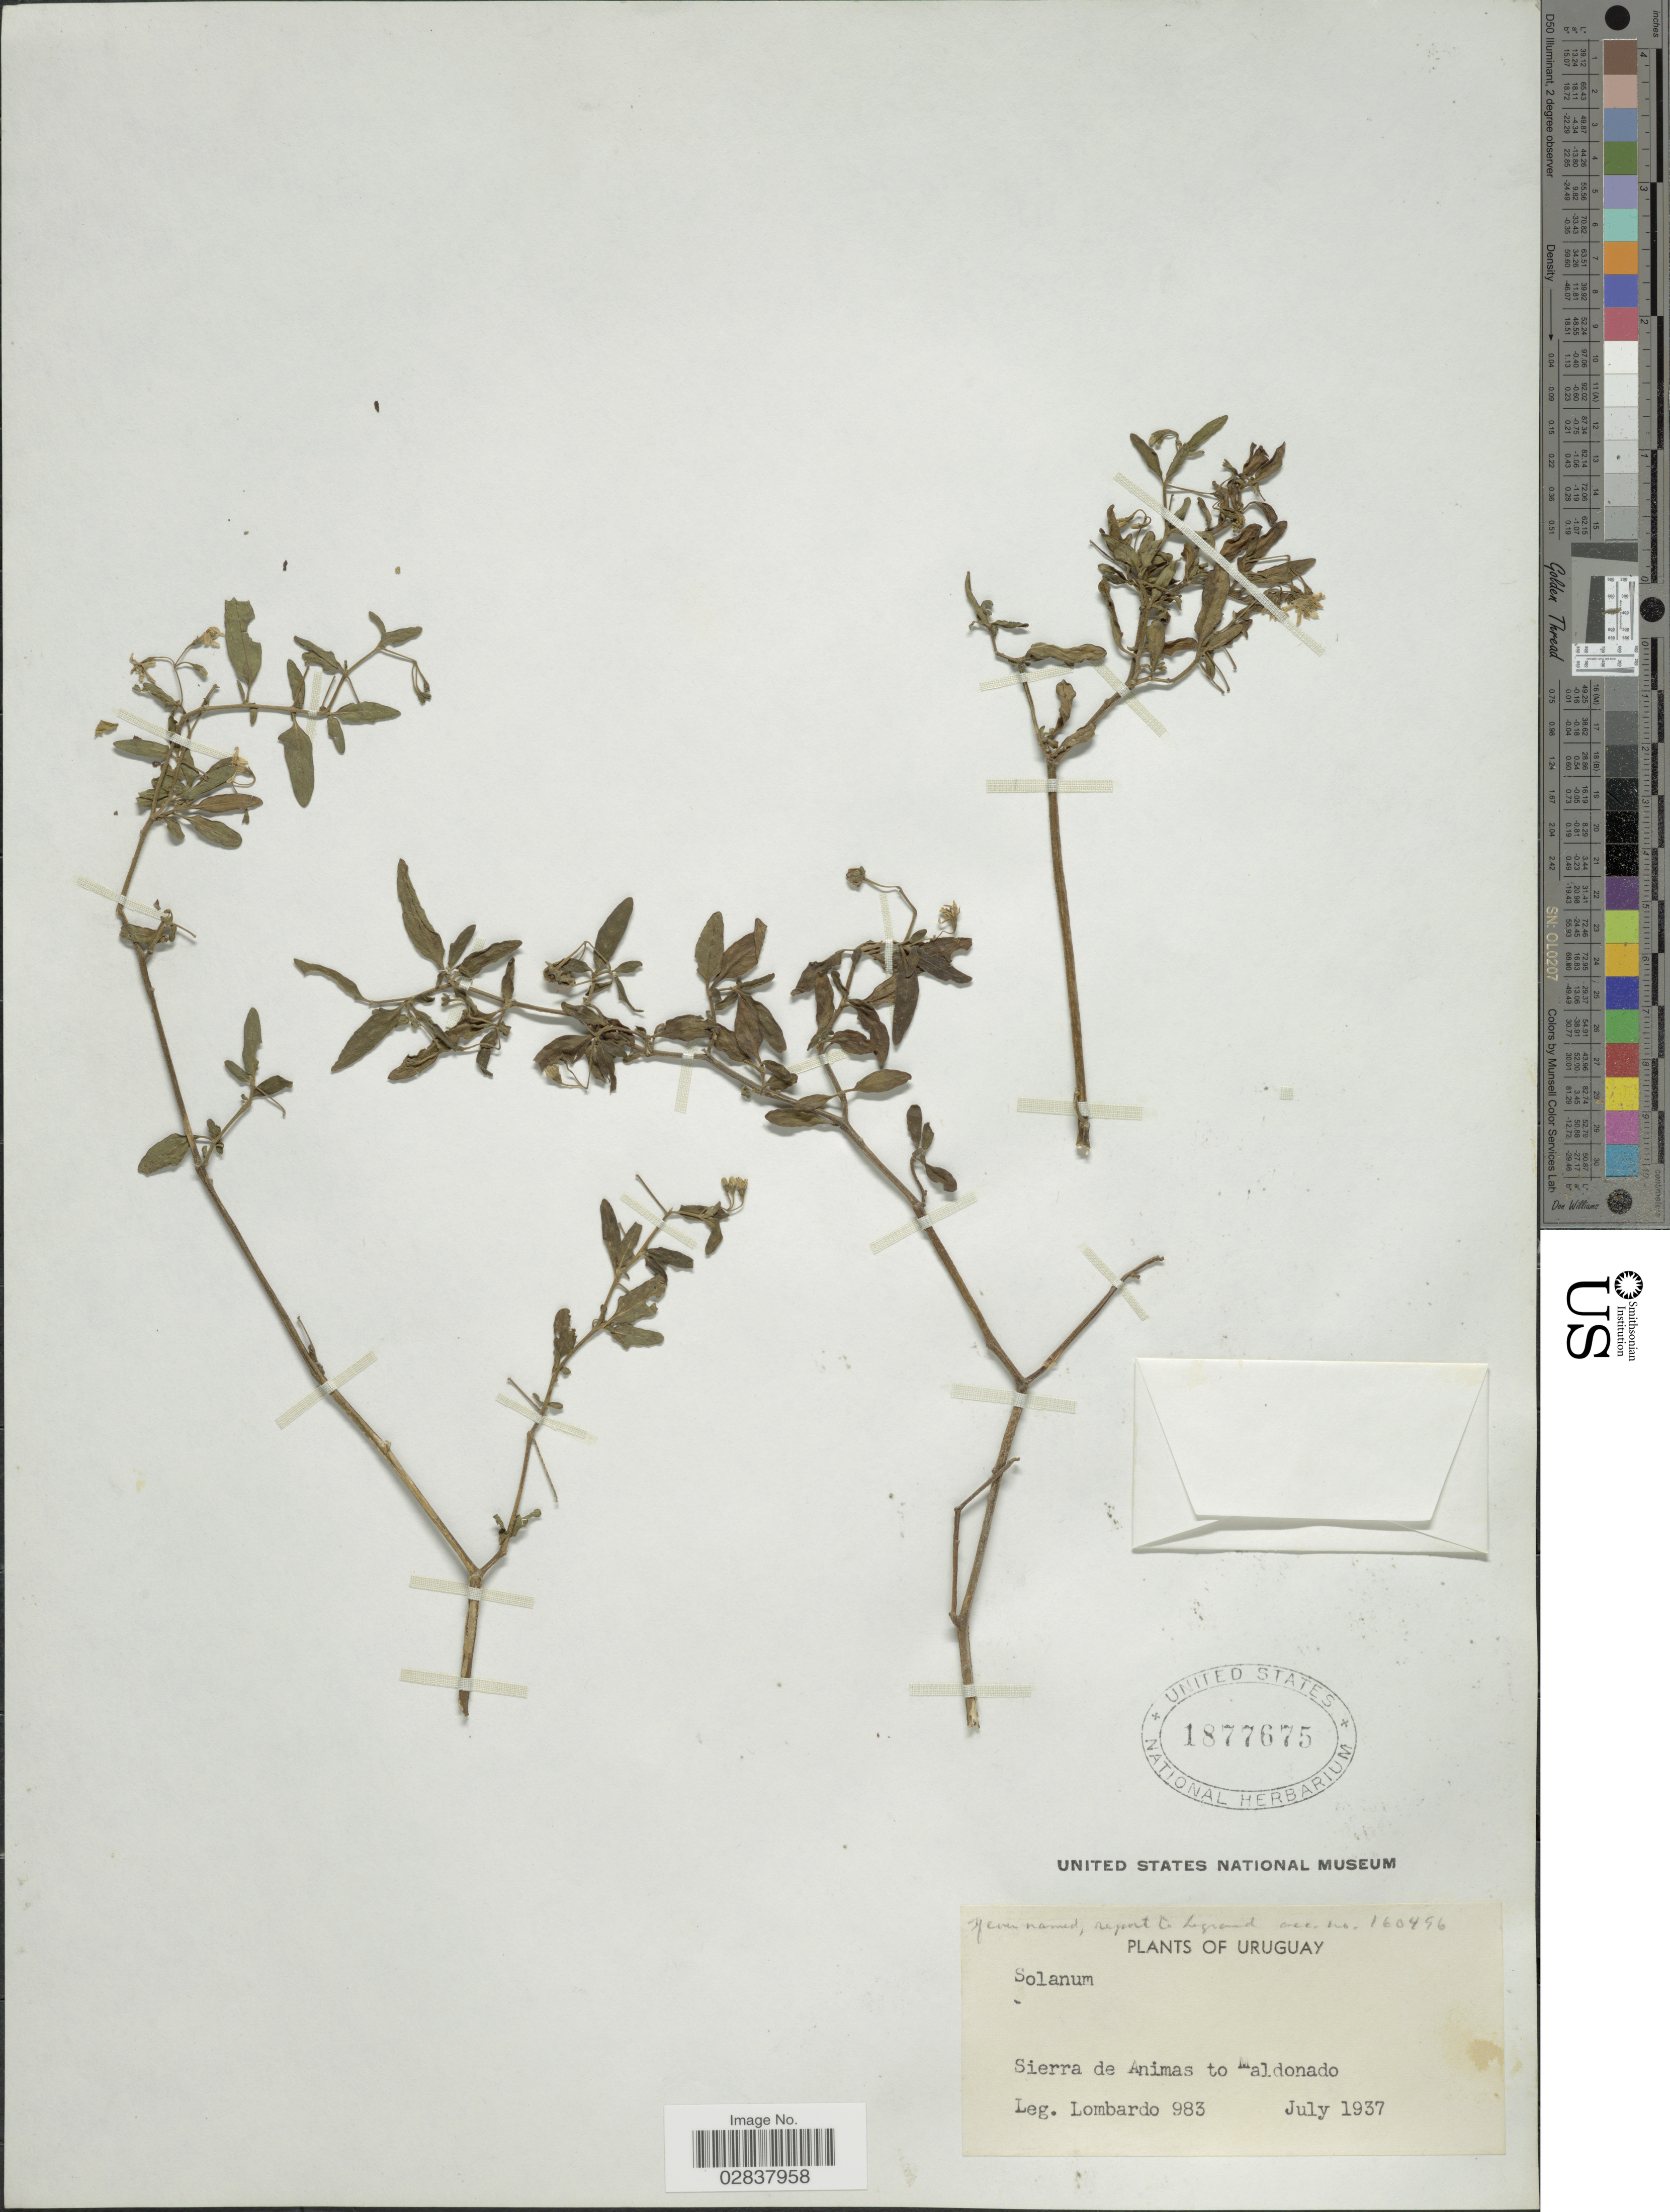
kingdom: Plantae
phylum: Tracheophyta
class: Magnoliopsida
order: Solanales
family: Solanaceae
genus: Solanum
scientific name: Solanum chenopodioides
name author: Lam.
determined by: Knapp, S. D.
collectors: Lombardo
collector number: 983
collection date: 1937-07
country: Uruguay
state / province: Maldonado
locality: Sierra de Animas to Maldonado.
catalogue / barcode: US 1877675